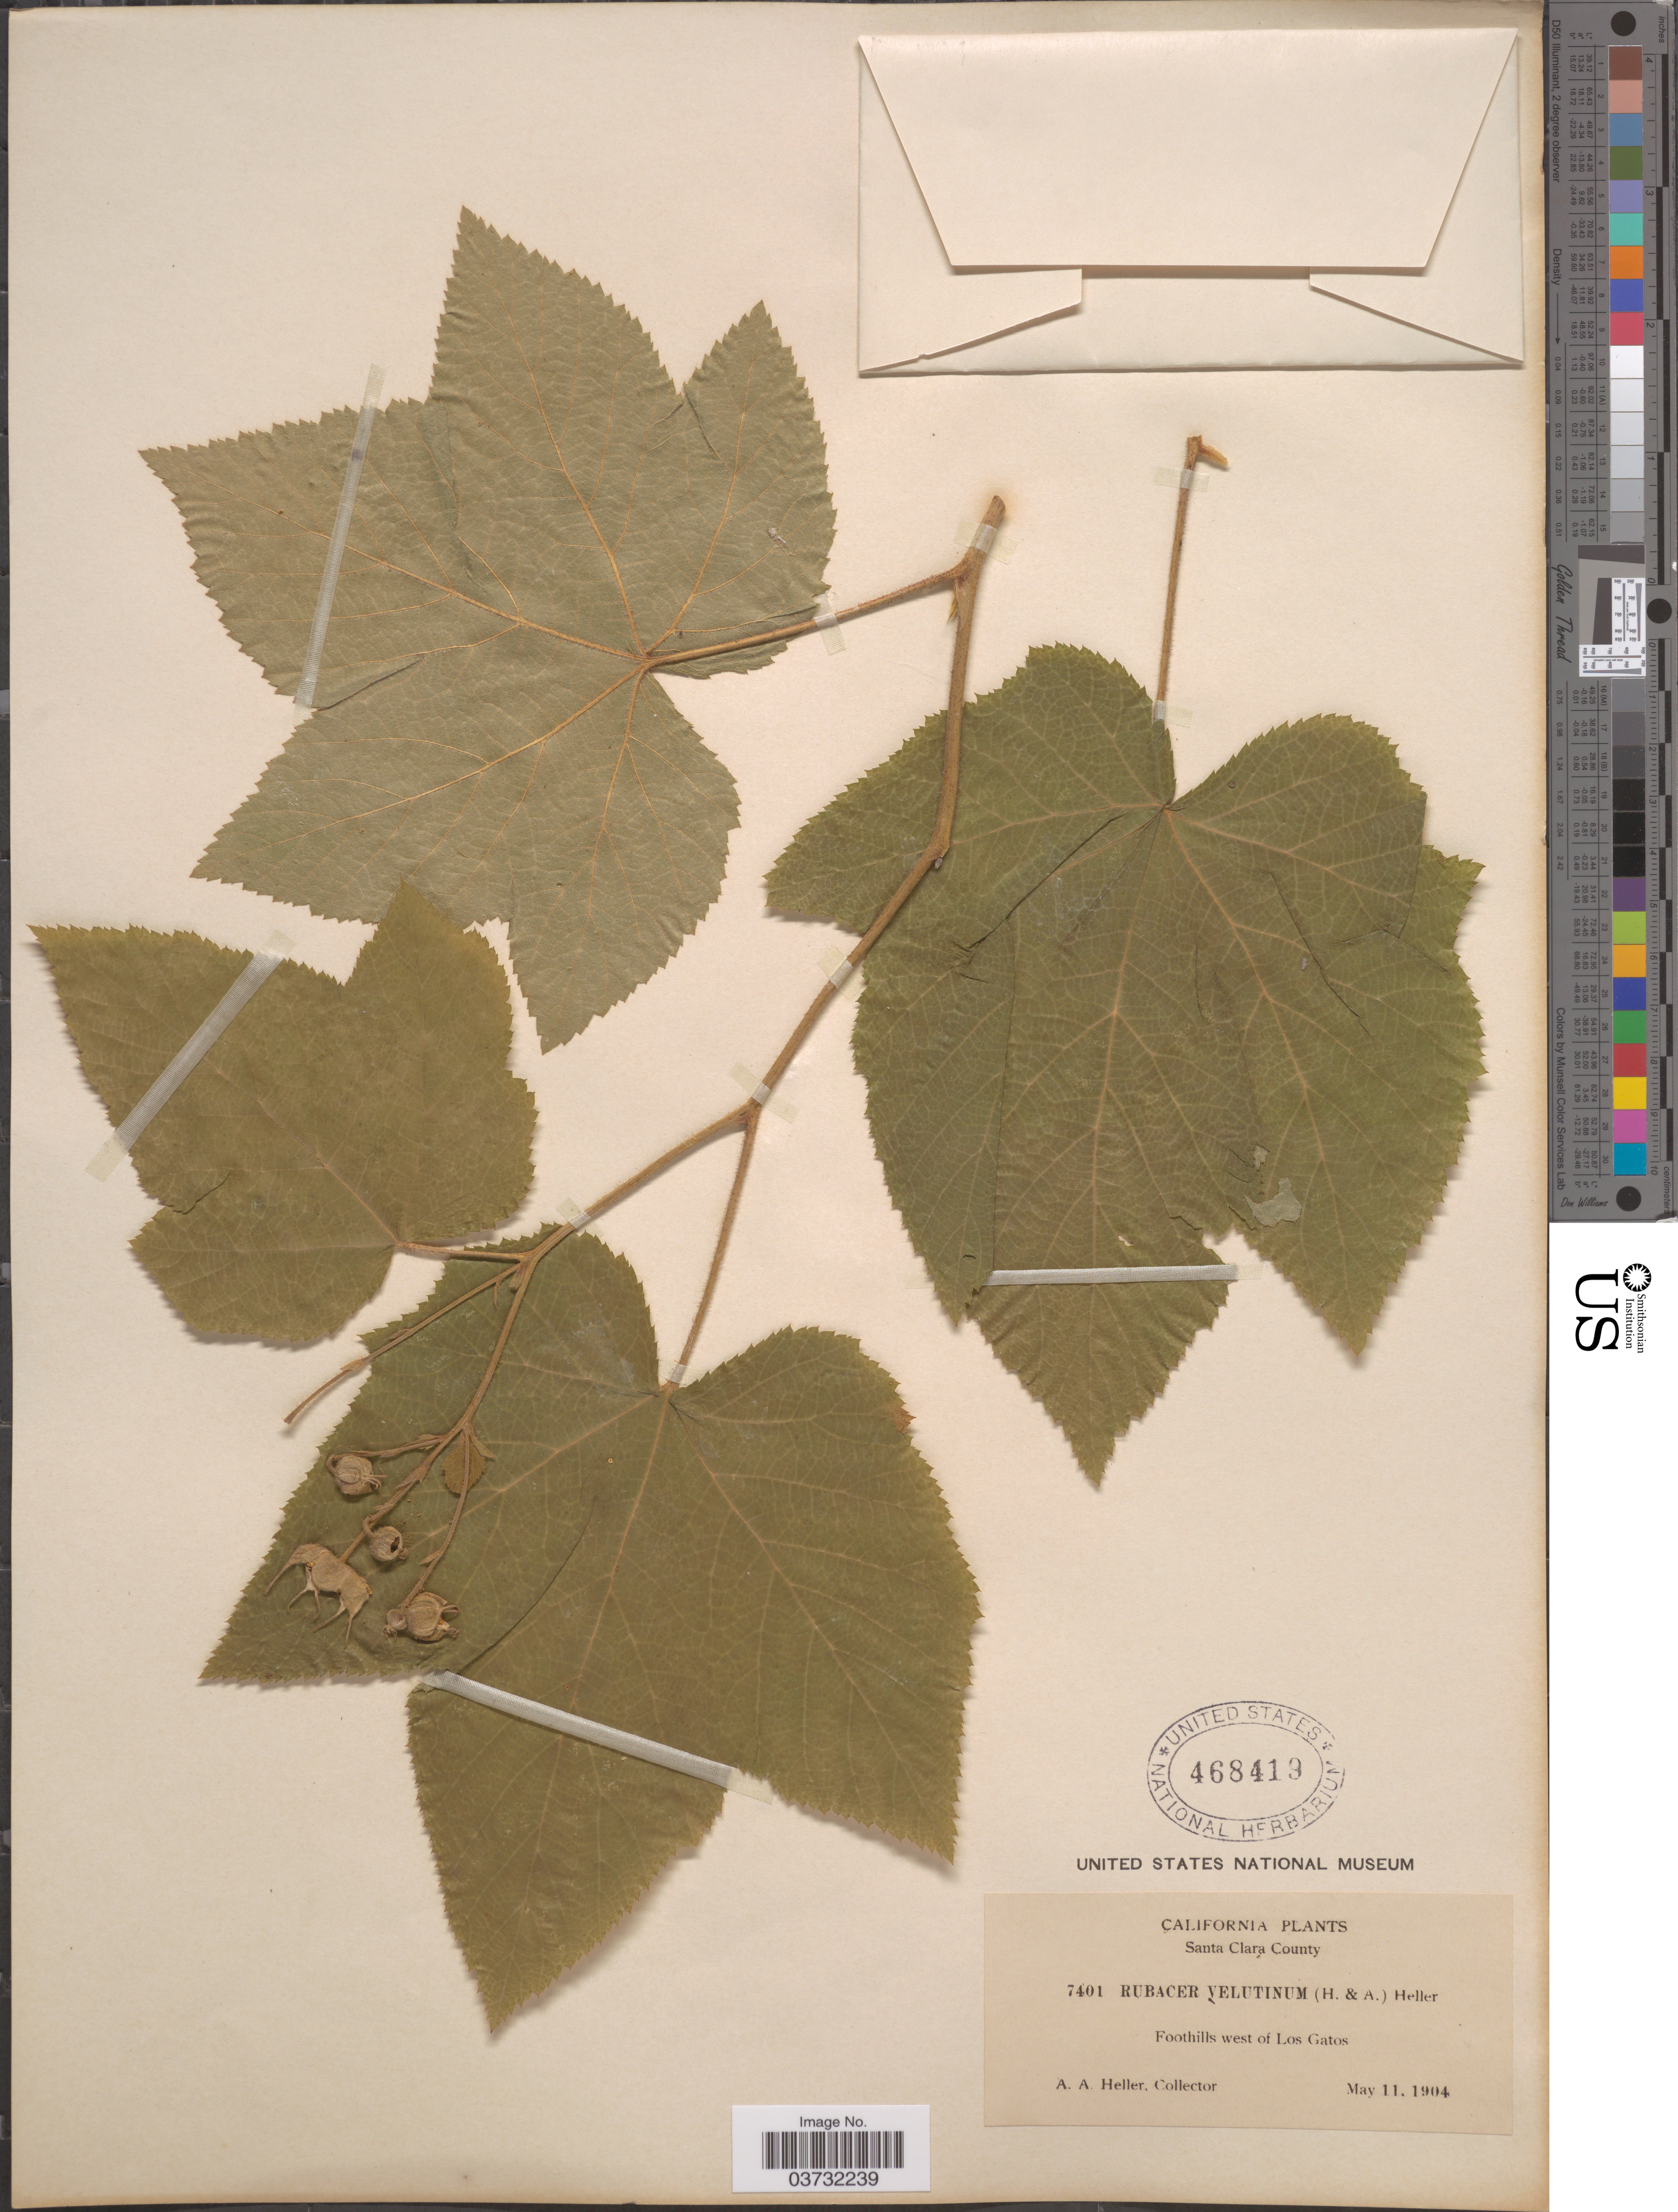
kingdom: Plantae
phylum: Tracheophyta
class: Magnoliopsida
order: Rosales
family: Rosaceae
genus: Rubus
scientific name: Rubus tomentosus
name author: Borkh.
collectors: A. A. Heller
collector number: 7401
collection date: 1904-05-11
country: United States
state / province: California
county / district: Santa Clara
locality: Santa Clara County. Foothills west of Los Gatos.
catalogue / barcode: US 468419